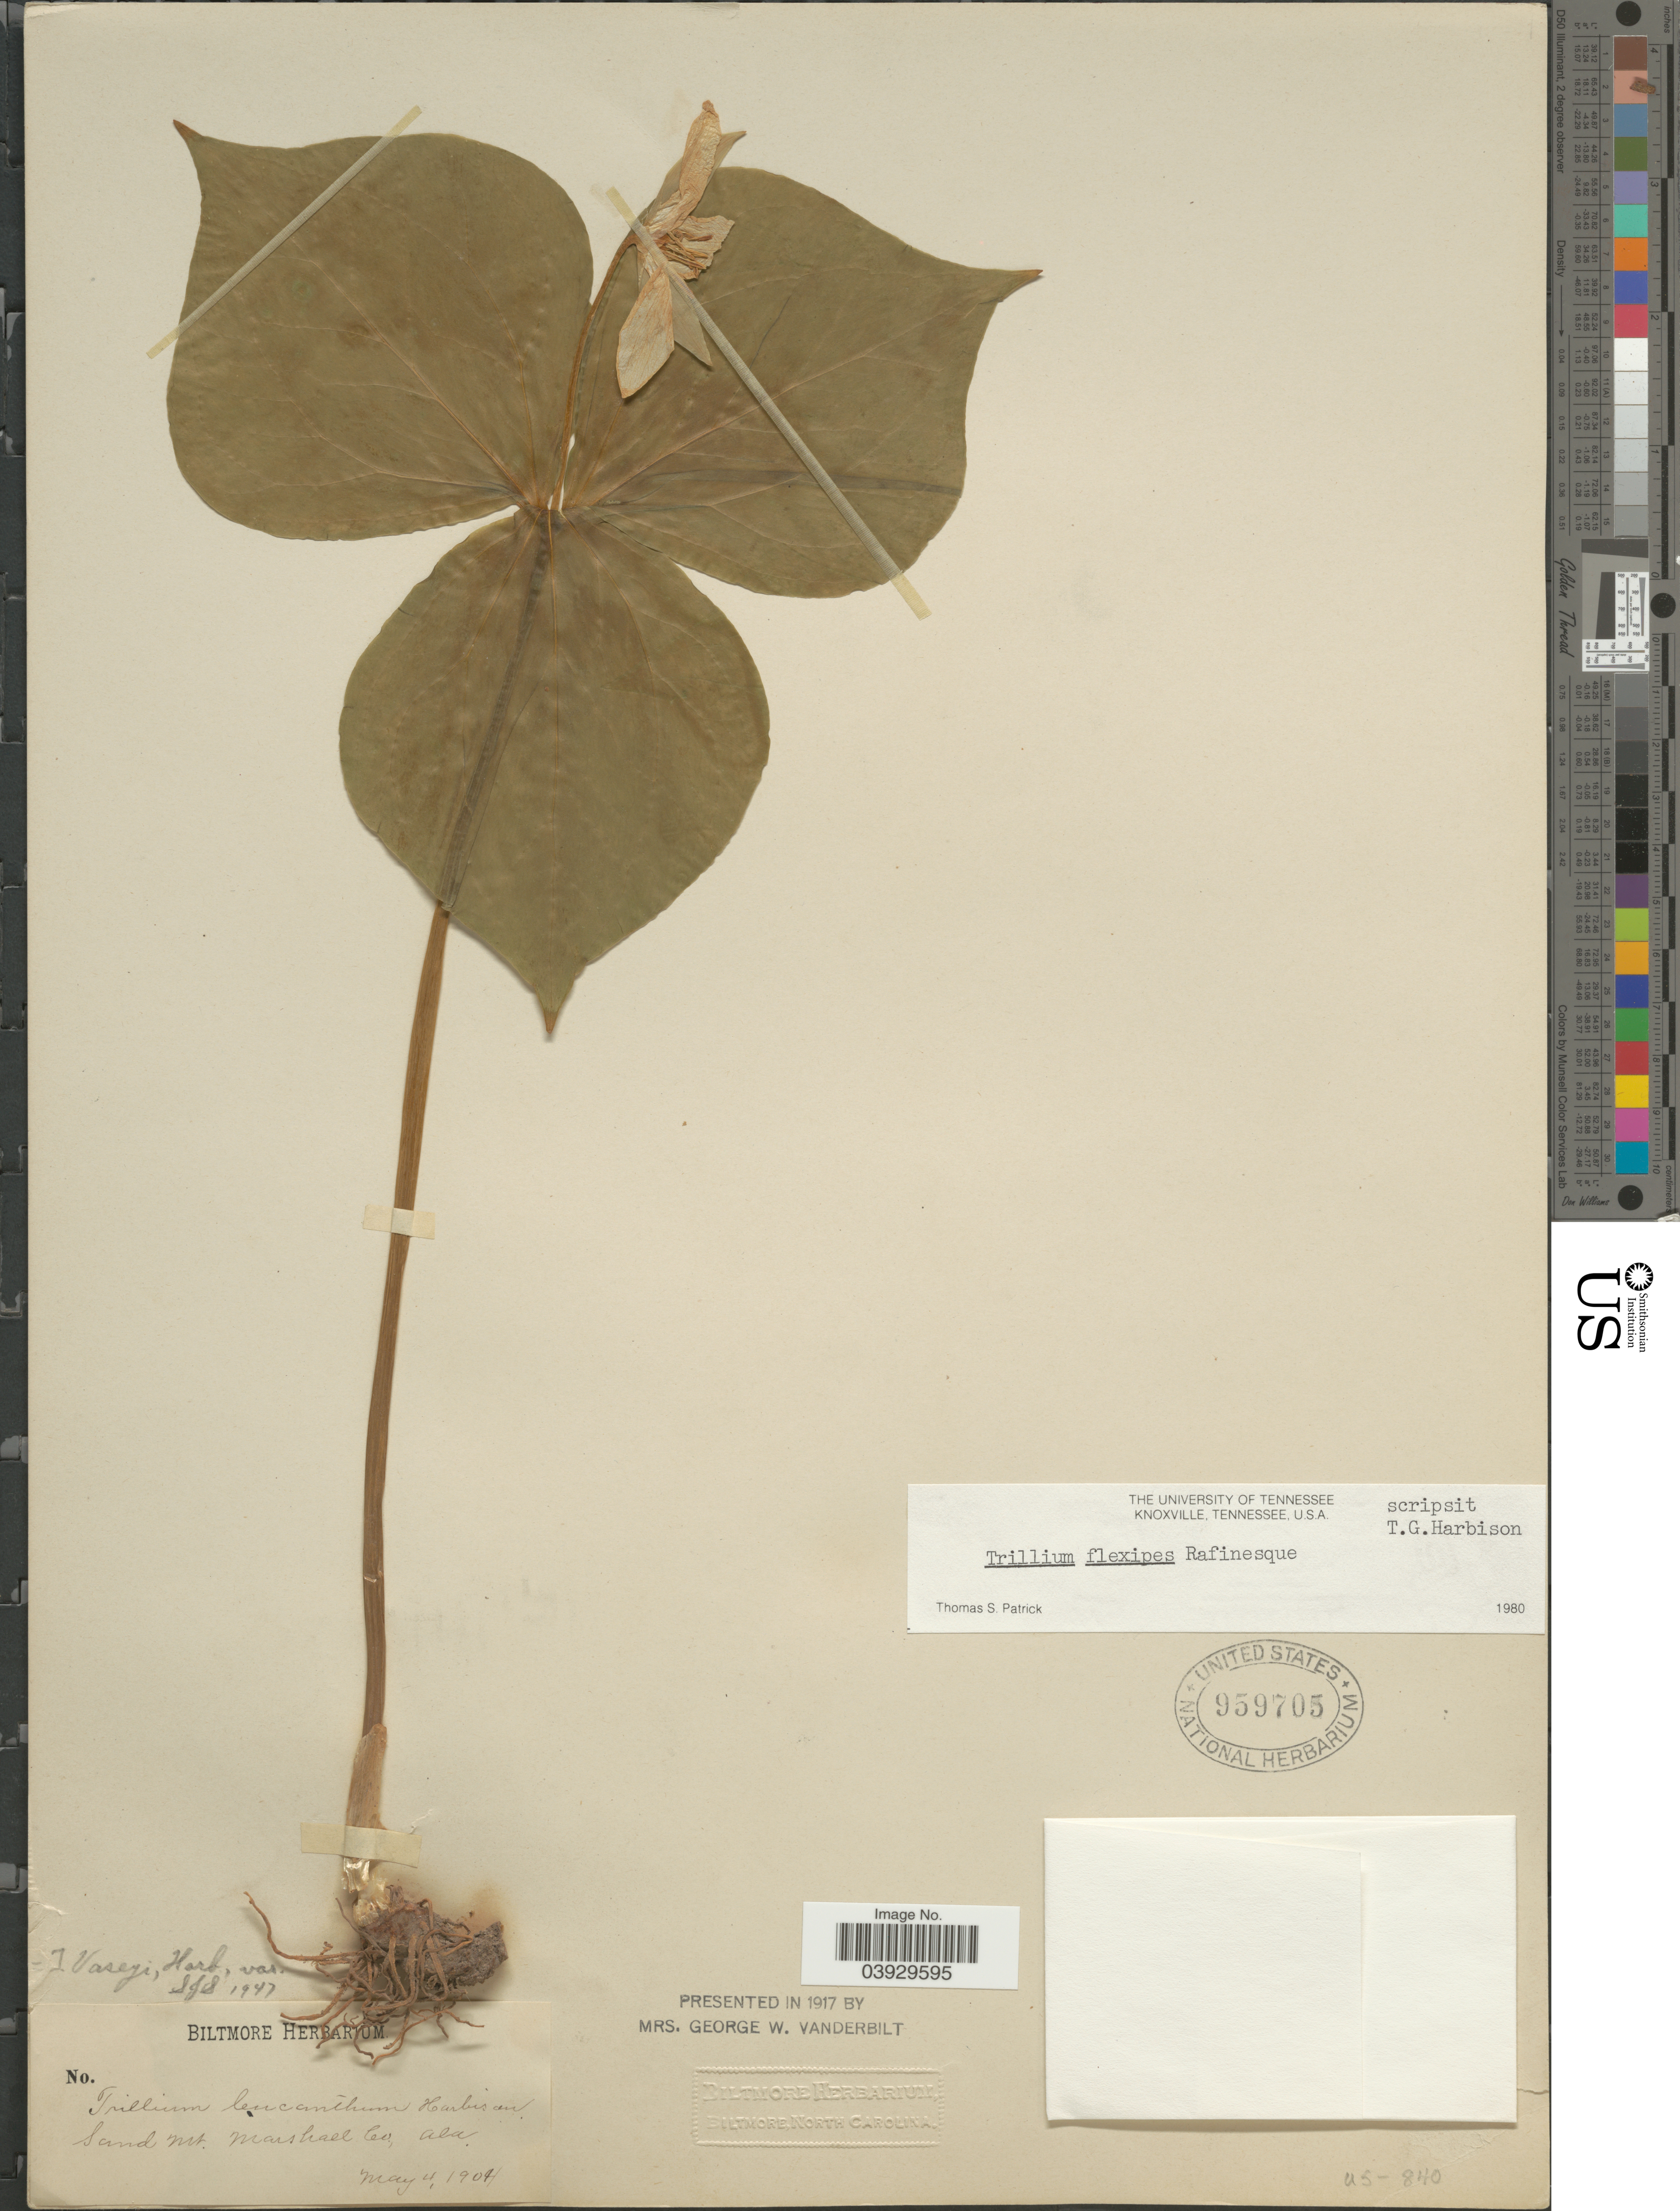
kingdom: Plantae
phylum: Tracheophyta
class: Liliopsida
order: Liliales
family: Melanthiaceae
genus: Trillium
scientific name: Trillium flexipes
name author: Raf.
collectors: ex herb. Biltmore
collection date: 1904-05-04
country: United States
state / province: Alabama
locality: Sand Mt. Marshall Co.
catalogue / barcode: US 959705